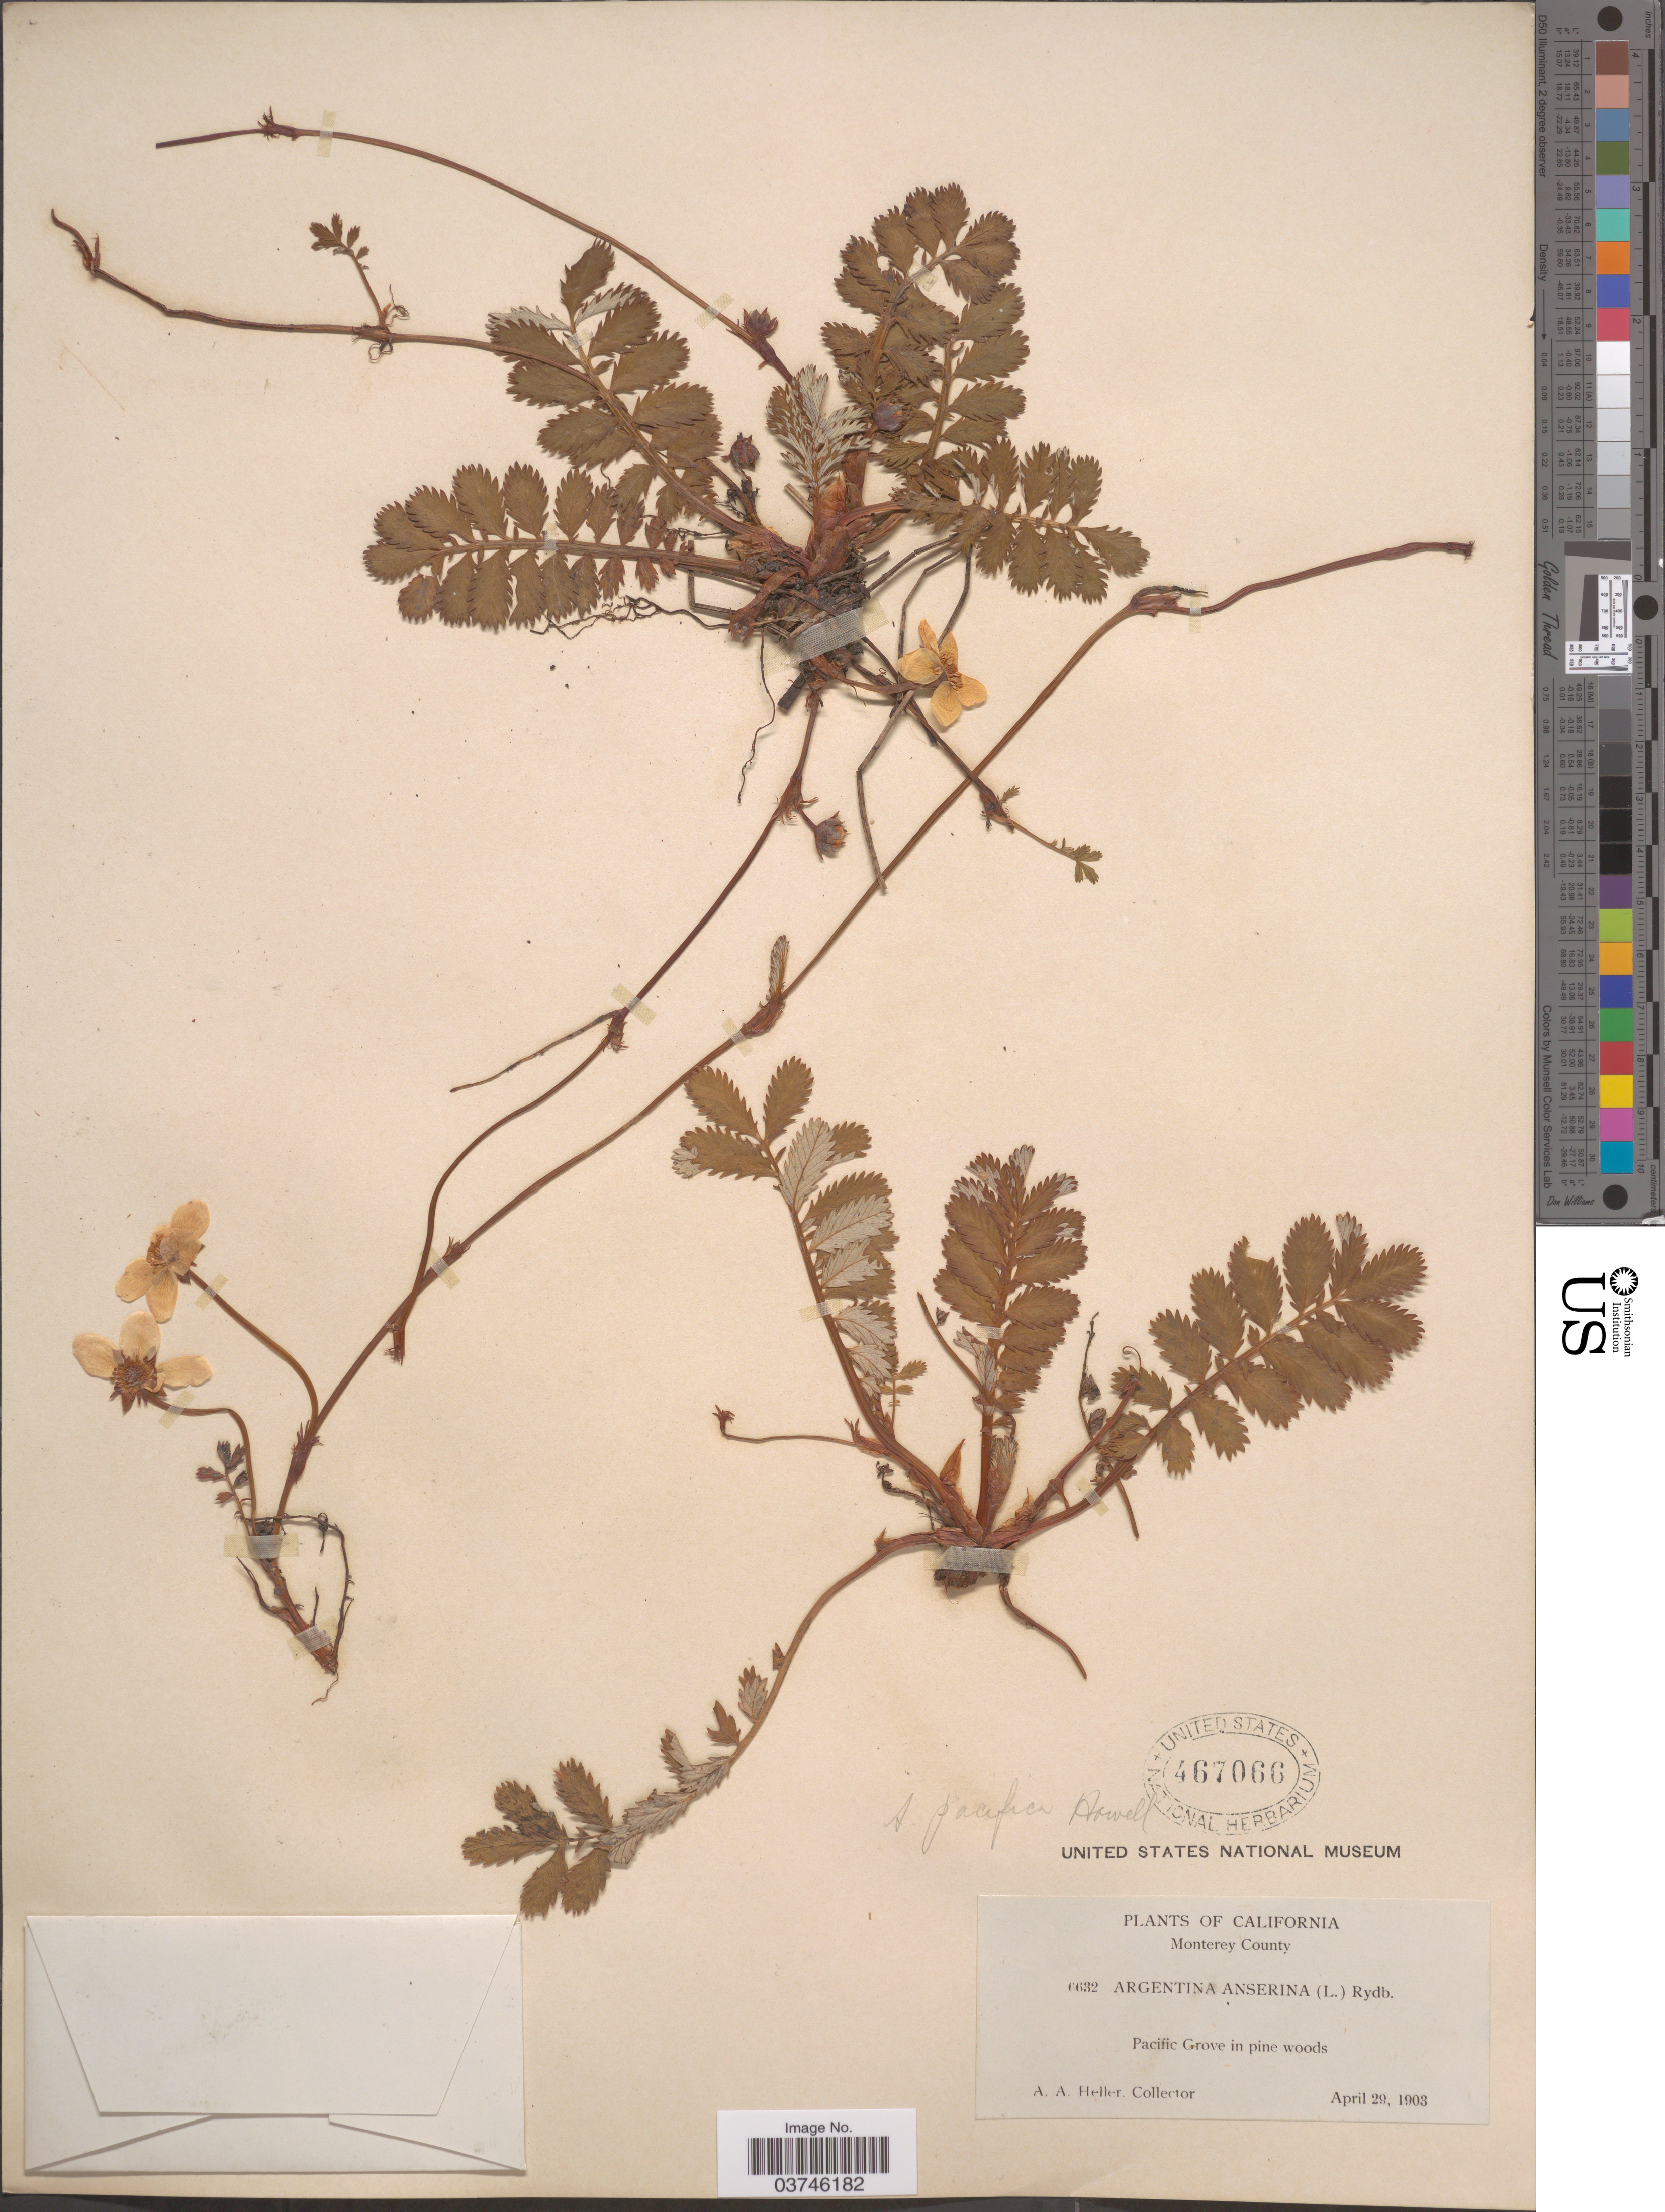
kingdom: Plantae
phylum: Tracheophyta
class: Magnoliopsida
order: Rosales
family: Rosaceae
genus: Argentina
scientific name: Argentina pacifica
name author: (Howell) Rydb.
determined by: Strong, Mark T., (BOT), Smithsonian Institution - National Museum of Natural History (UNITED STATES)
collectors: A. A. Heller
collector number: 6632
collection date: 1903-04-29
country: United States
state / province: California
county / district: Monterey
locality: Monterey County. Pacific Grove in pine woods.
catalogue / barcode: US 467066